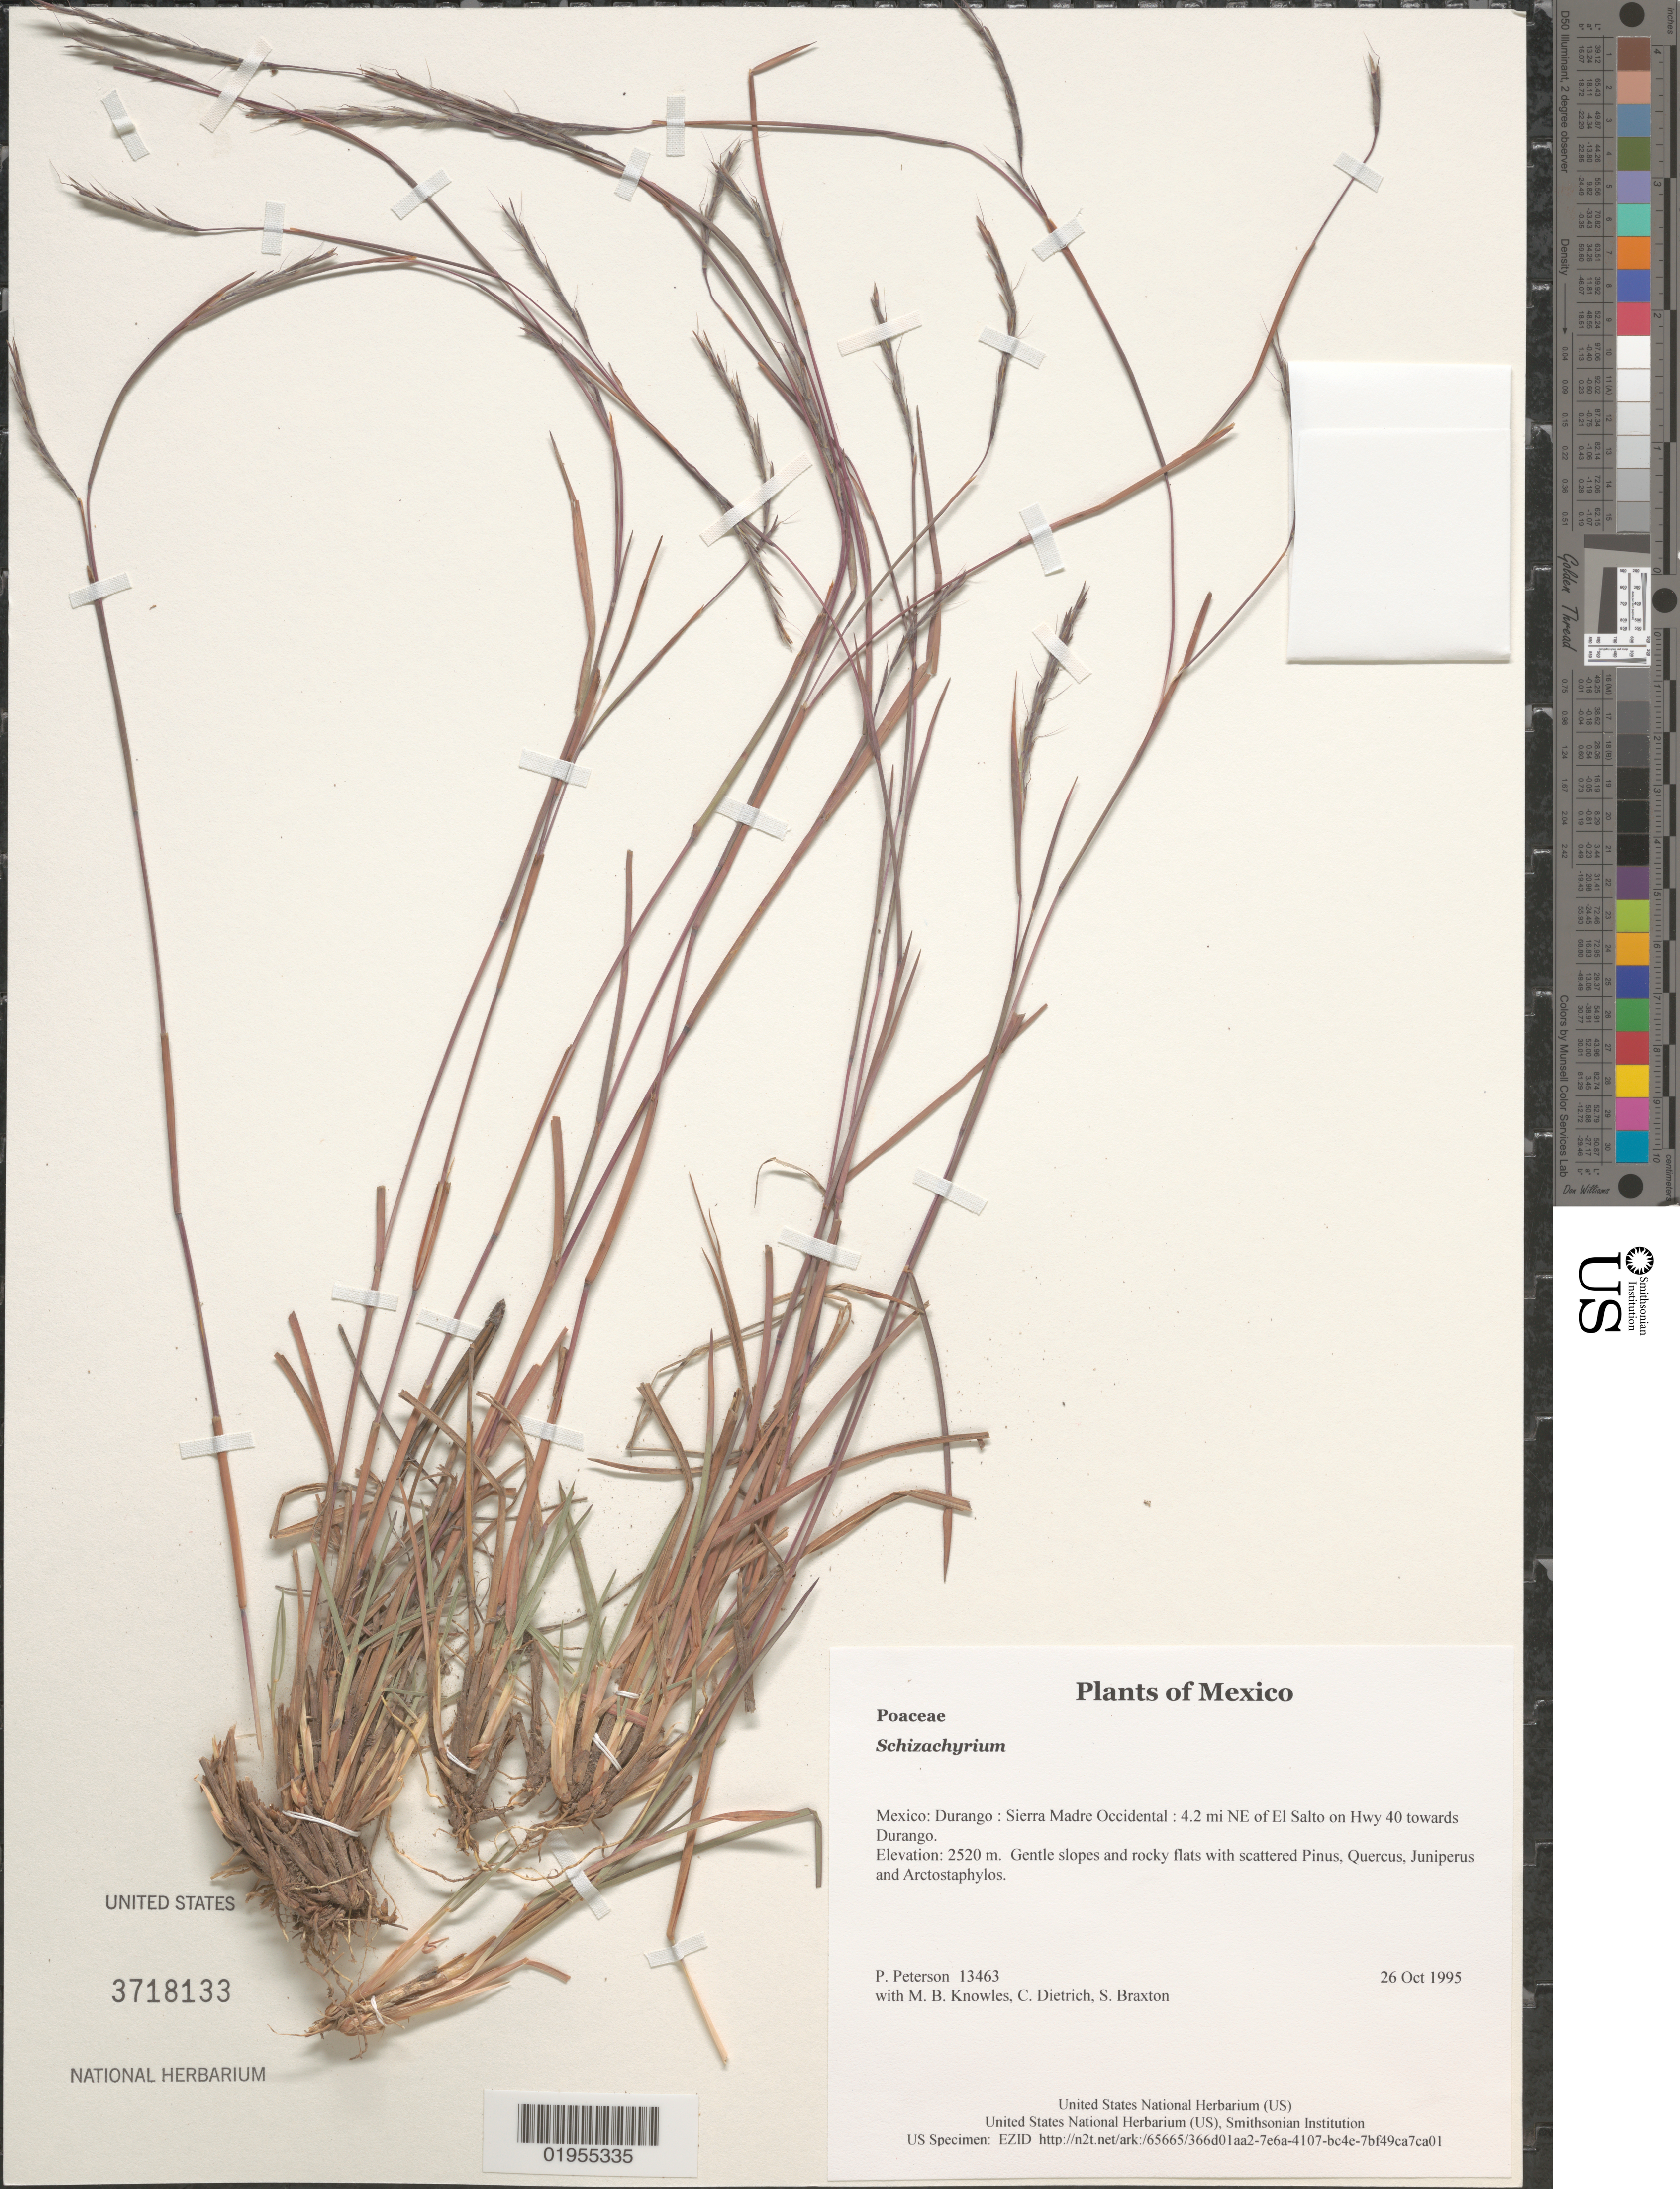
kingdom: Plantae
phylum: Tracheophyta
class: Liliopsida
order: Poales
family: Poaceae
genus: Schizachyrium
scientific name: Schizachyrium sp.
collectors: P. M. Peterson, M. B. Knowles, C. Dietrich & S. Braxton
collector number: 13463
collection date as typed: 26 Oct 1995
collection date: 1995-10-26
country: Mexico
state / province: Durango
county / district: Sierra Madre Occidental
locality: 4.2 mi NE of El Salto on Hwy 40 towards Durango.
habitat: Gentle slopes and rocky flats with scattered Pinus, Quercus, Juniperus and Arctostaphylos.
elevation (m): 2520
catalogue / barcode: US 3718133